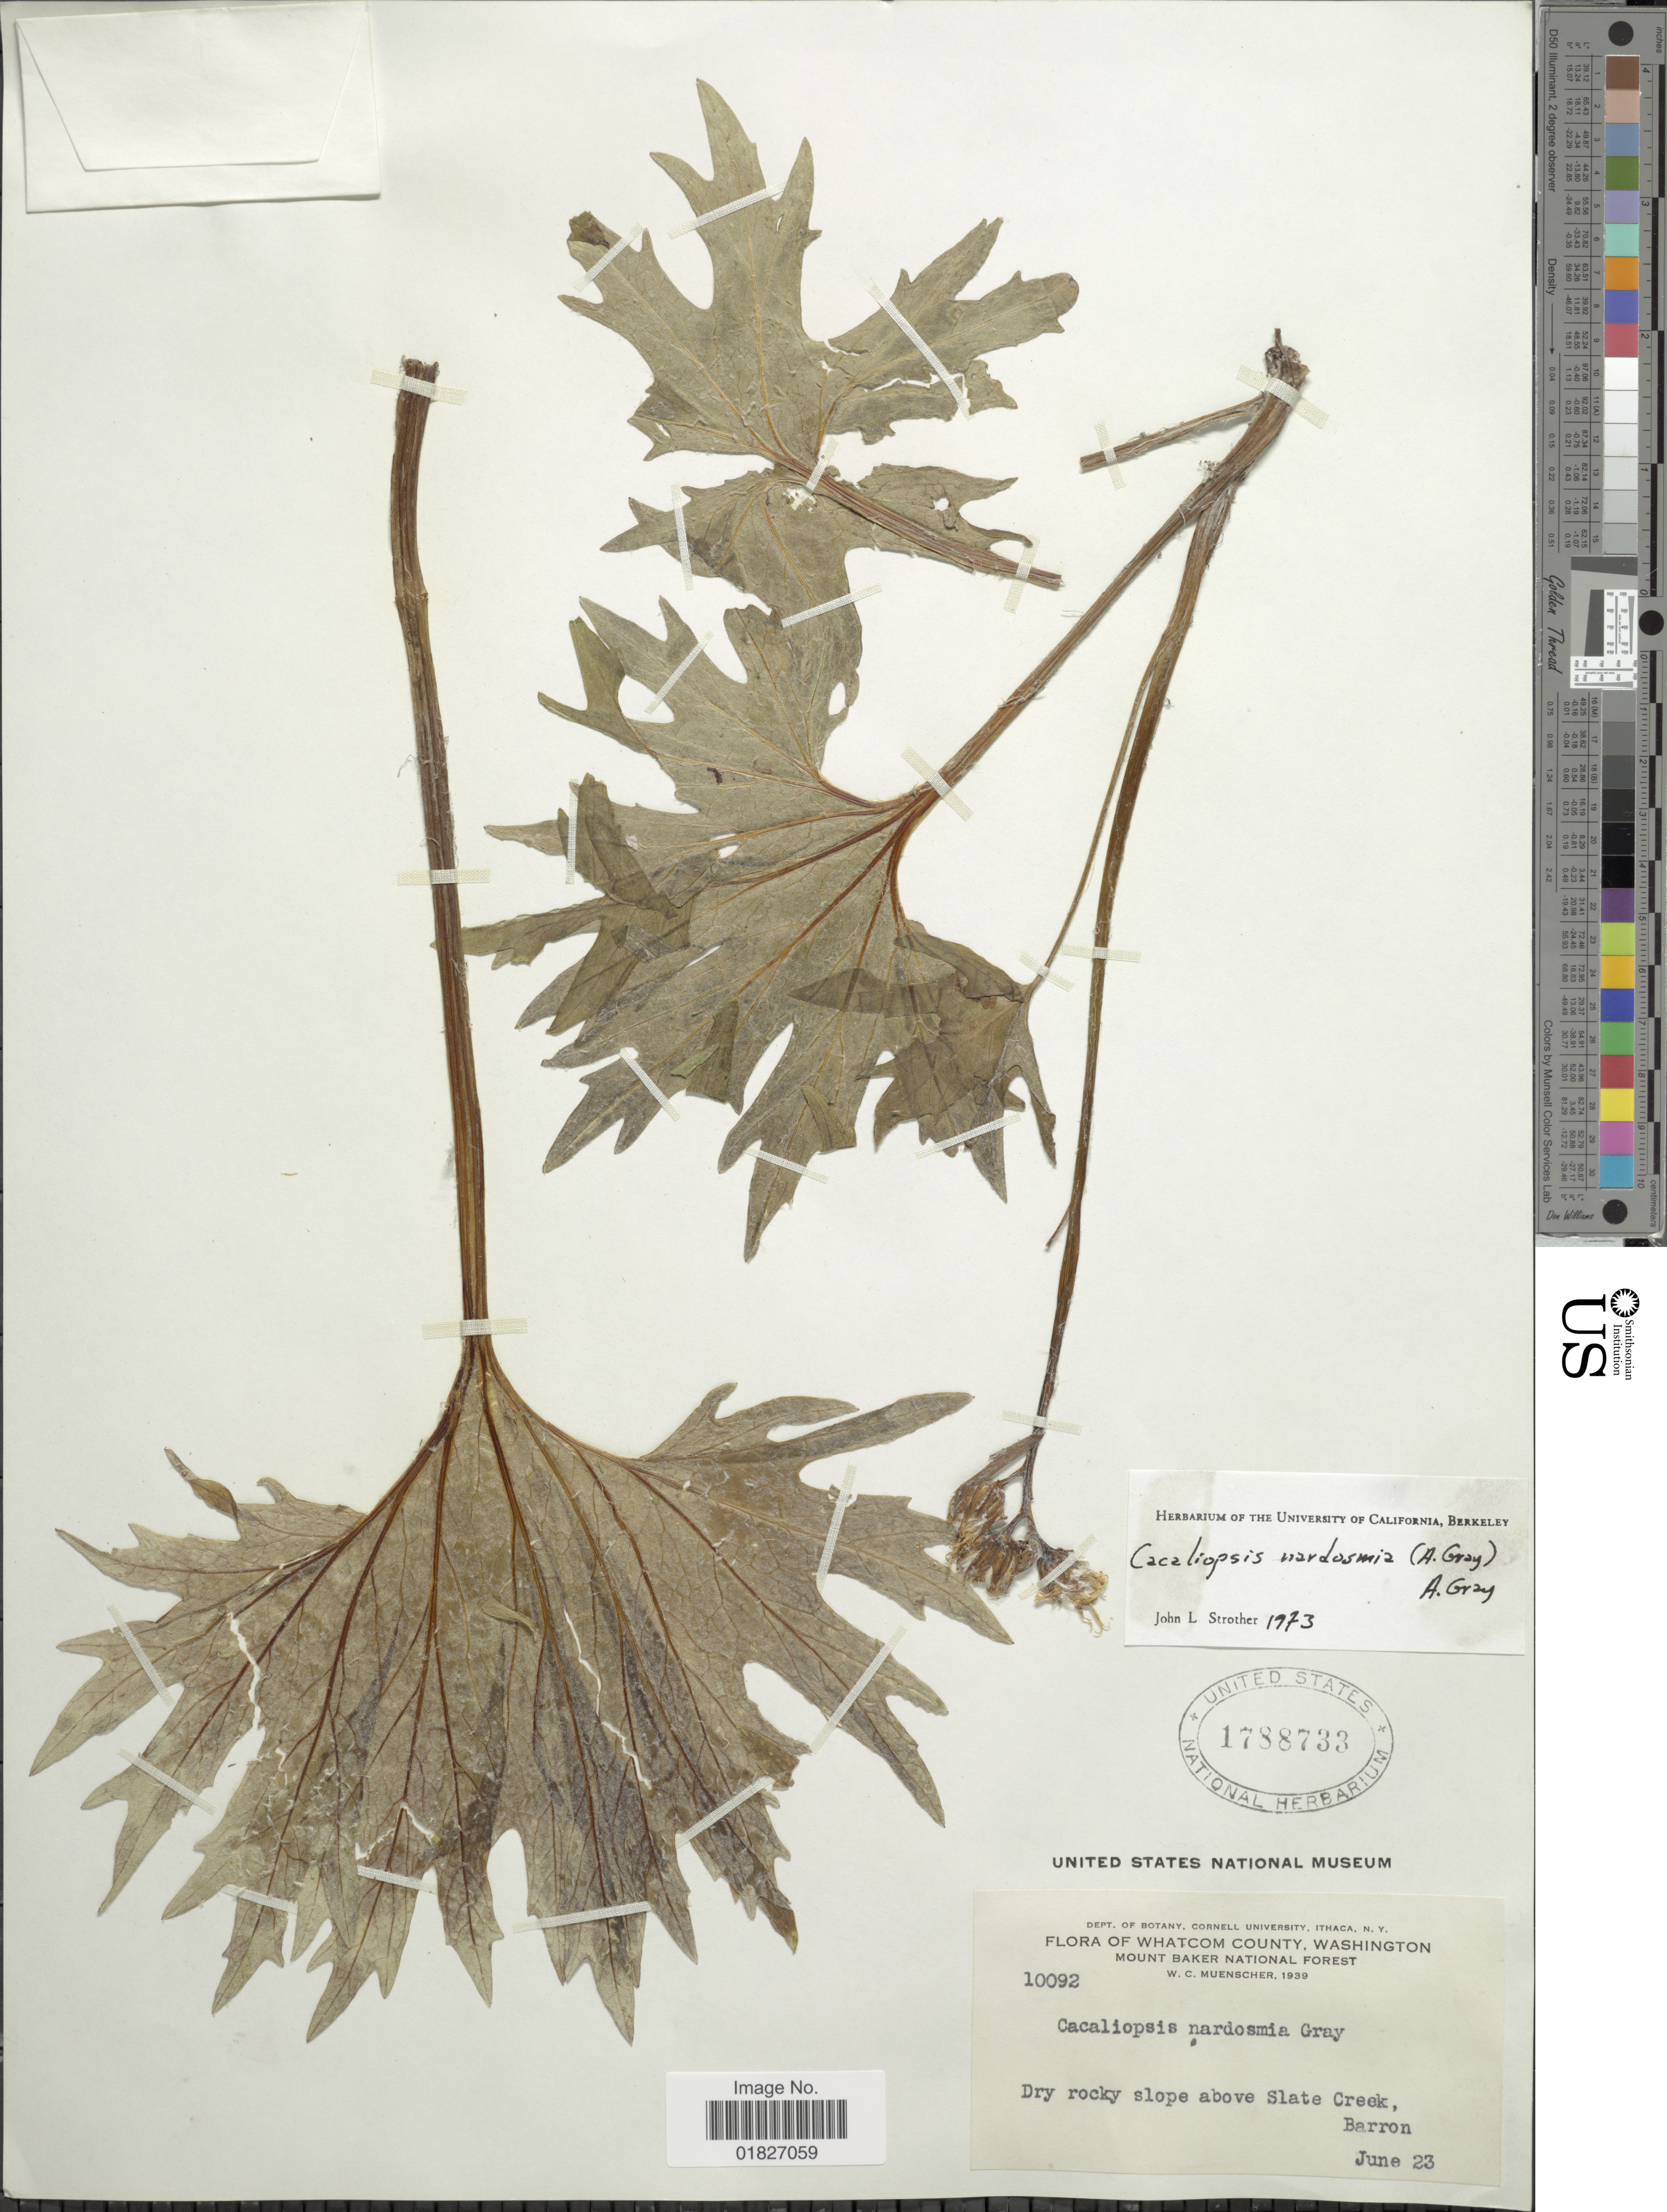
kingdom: Plantae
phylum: Tracheophyta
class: Magnoliopsida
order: Asterales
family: Asteraceae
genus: Cacaliopsis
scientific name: Cacaliopsis nardosmia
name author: A. Gray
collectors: W. Muenscher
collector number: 10092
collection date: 1939-06-23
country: United States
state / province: Washington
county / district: Whatcom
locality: Whatcom County, Mount Baker National Forest, above Slate Creek, Barron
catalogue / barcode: US 1788733